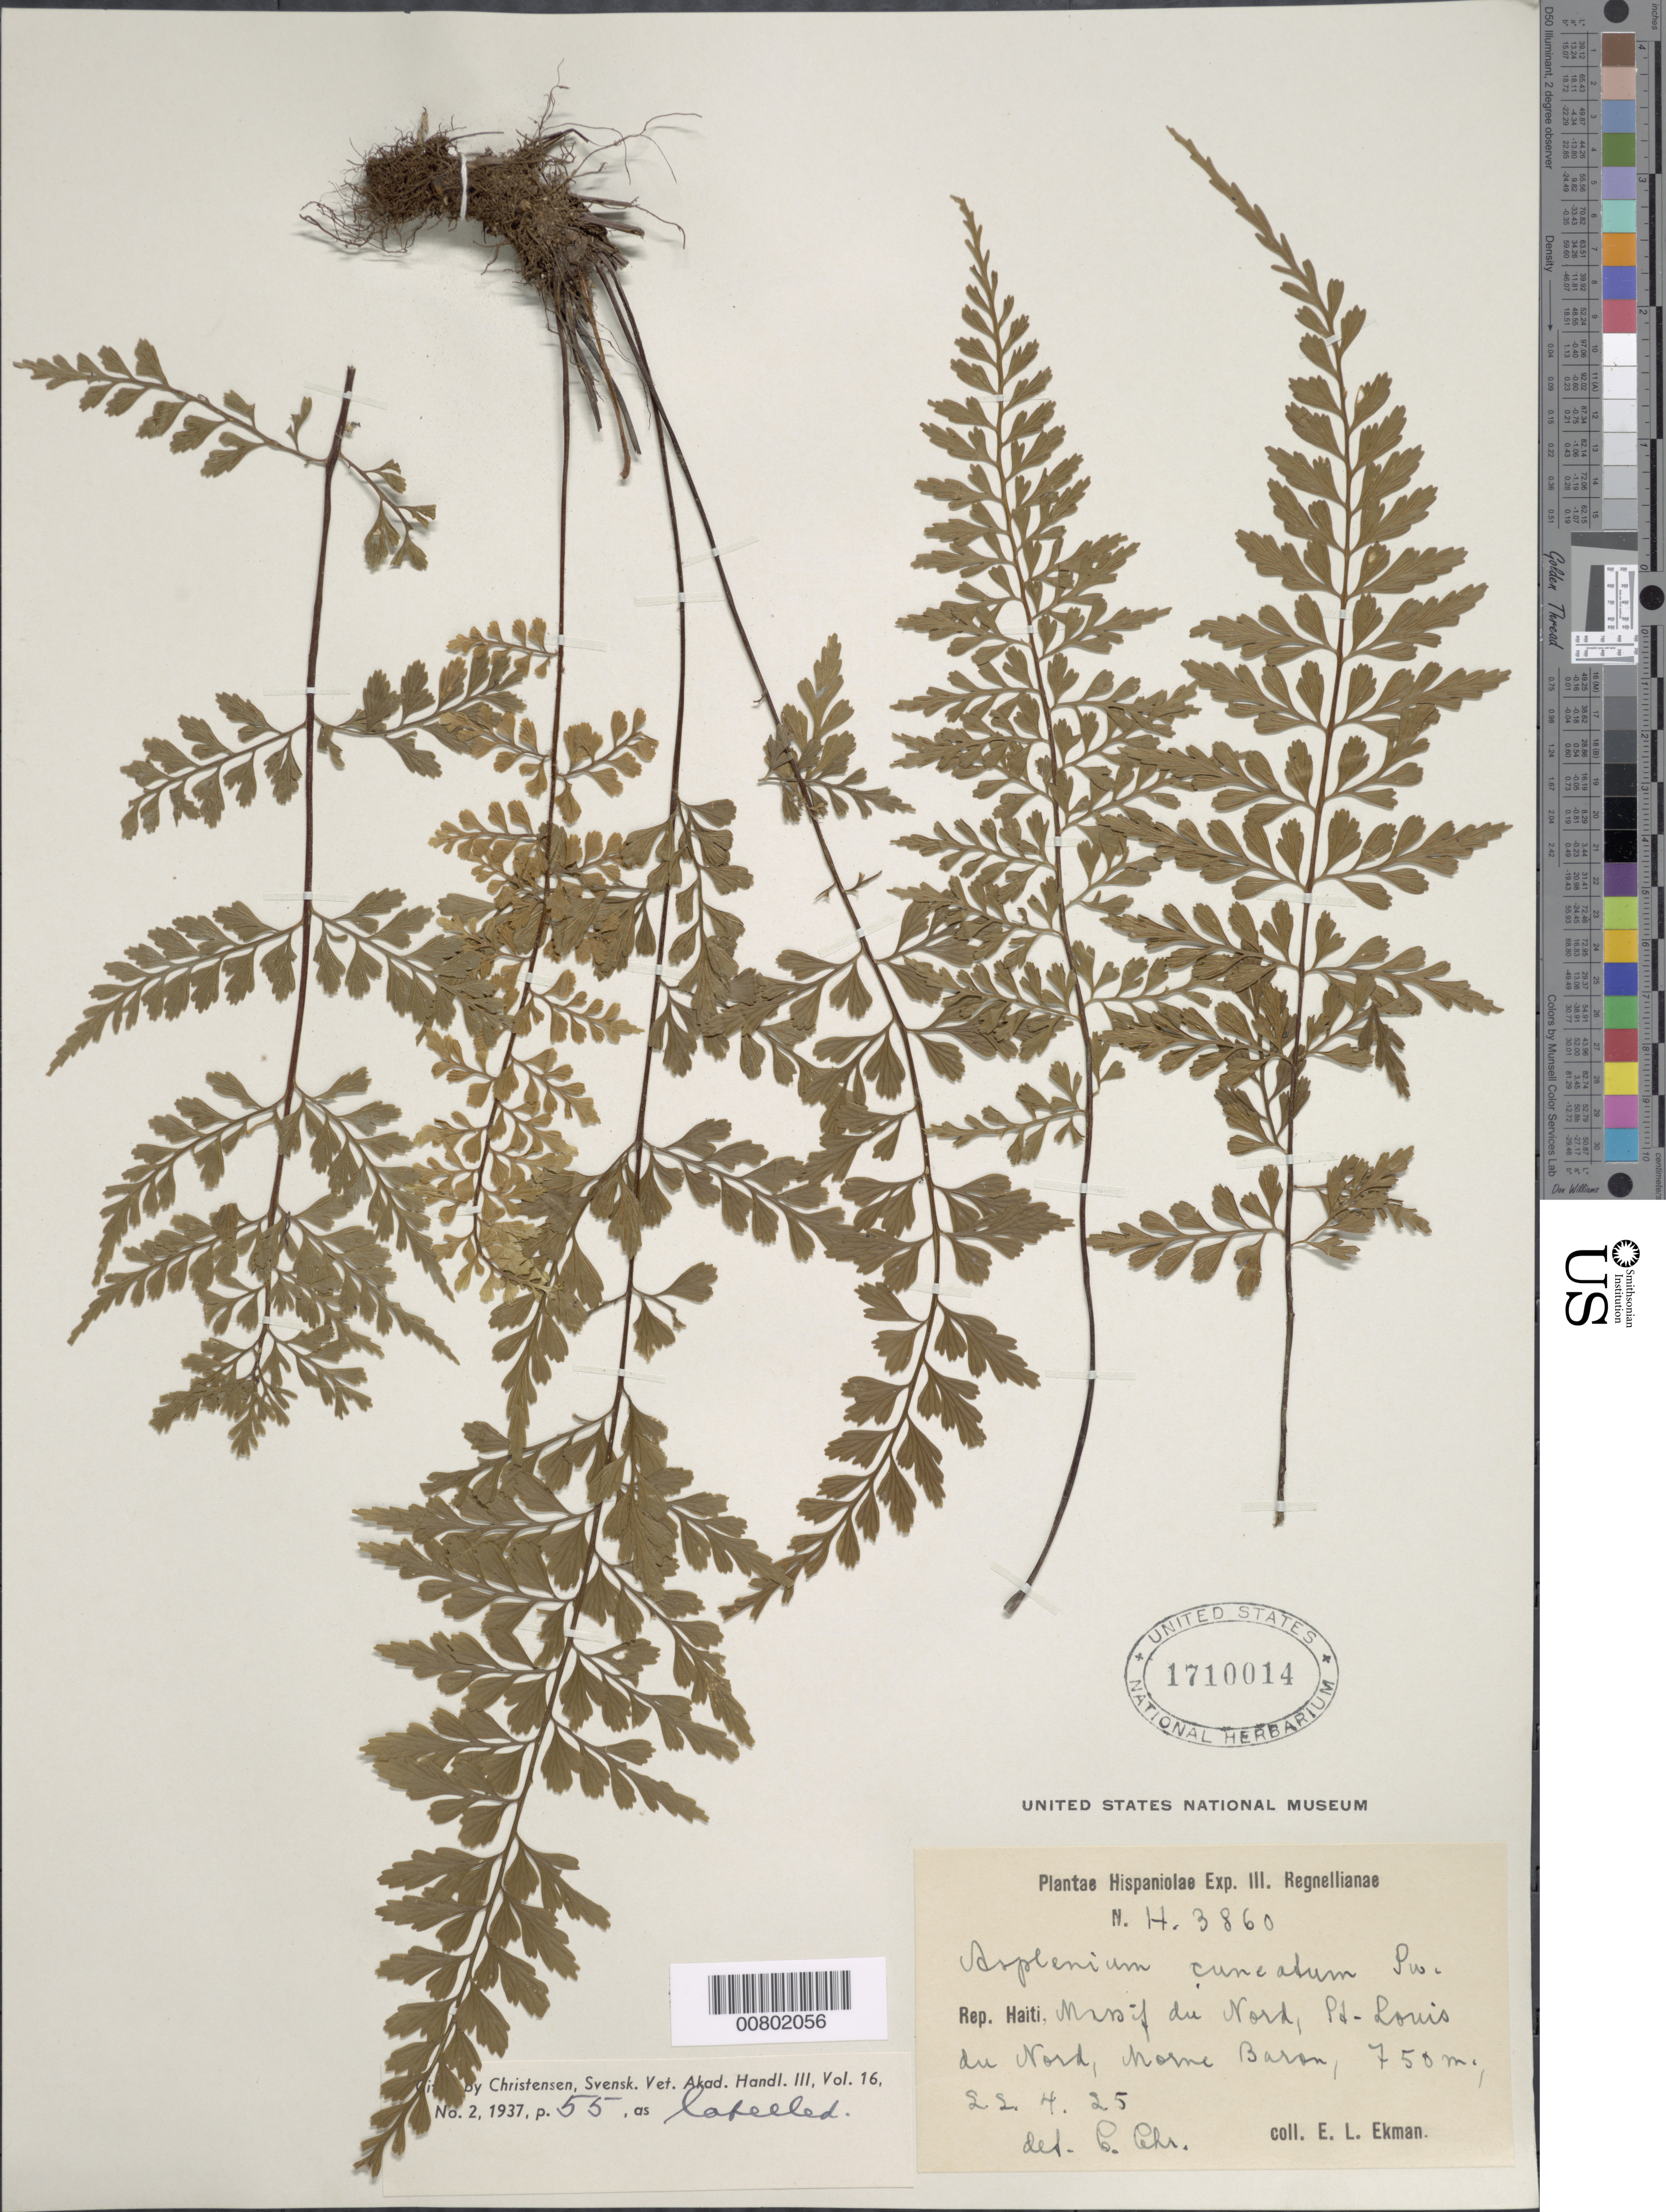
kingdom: Plantae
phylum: Tracheophyta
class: Polypodiopsida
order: Polypodiales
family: Aspleniaceae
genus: Asplenium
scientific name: Asplenium cuneatum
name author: Lam.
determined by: Christensen, C. F. A.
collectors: E. L. Ekman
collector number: H 3860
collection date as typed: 22 Apr 1925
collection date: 1925-04-22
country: Haiti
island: Hispaniola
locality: Massif du Nord, St. Louis du Nord, Morne Baron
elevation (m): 750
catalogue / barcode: US 1710014